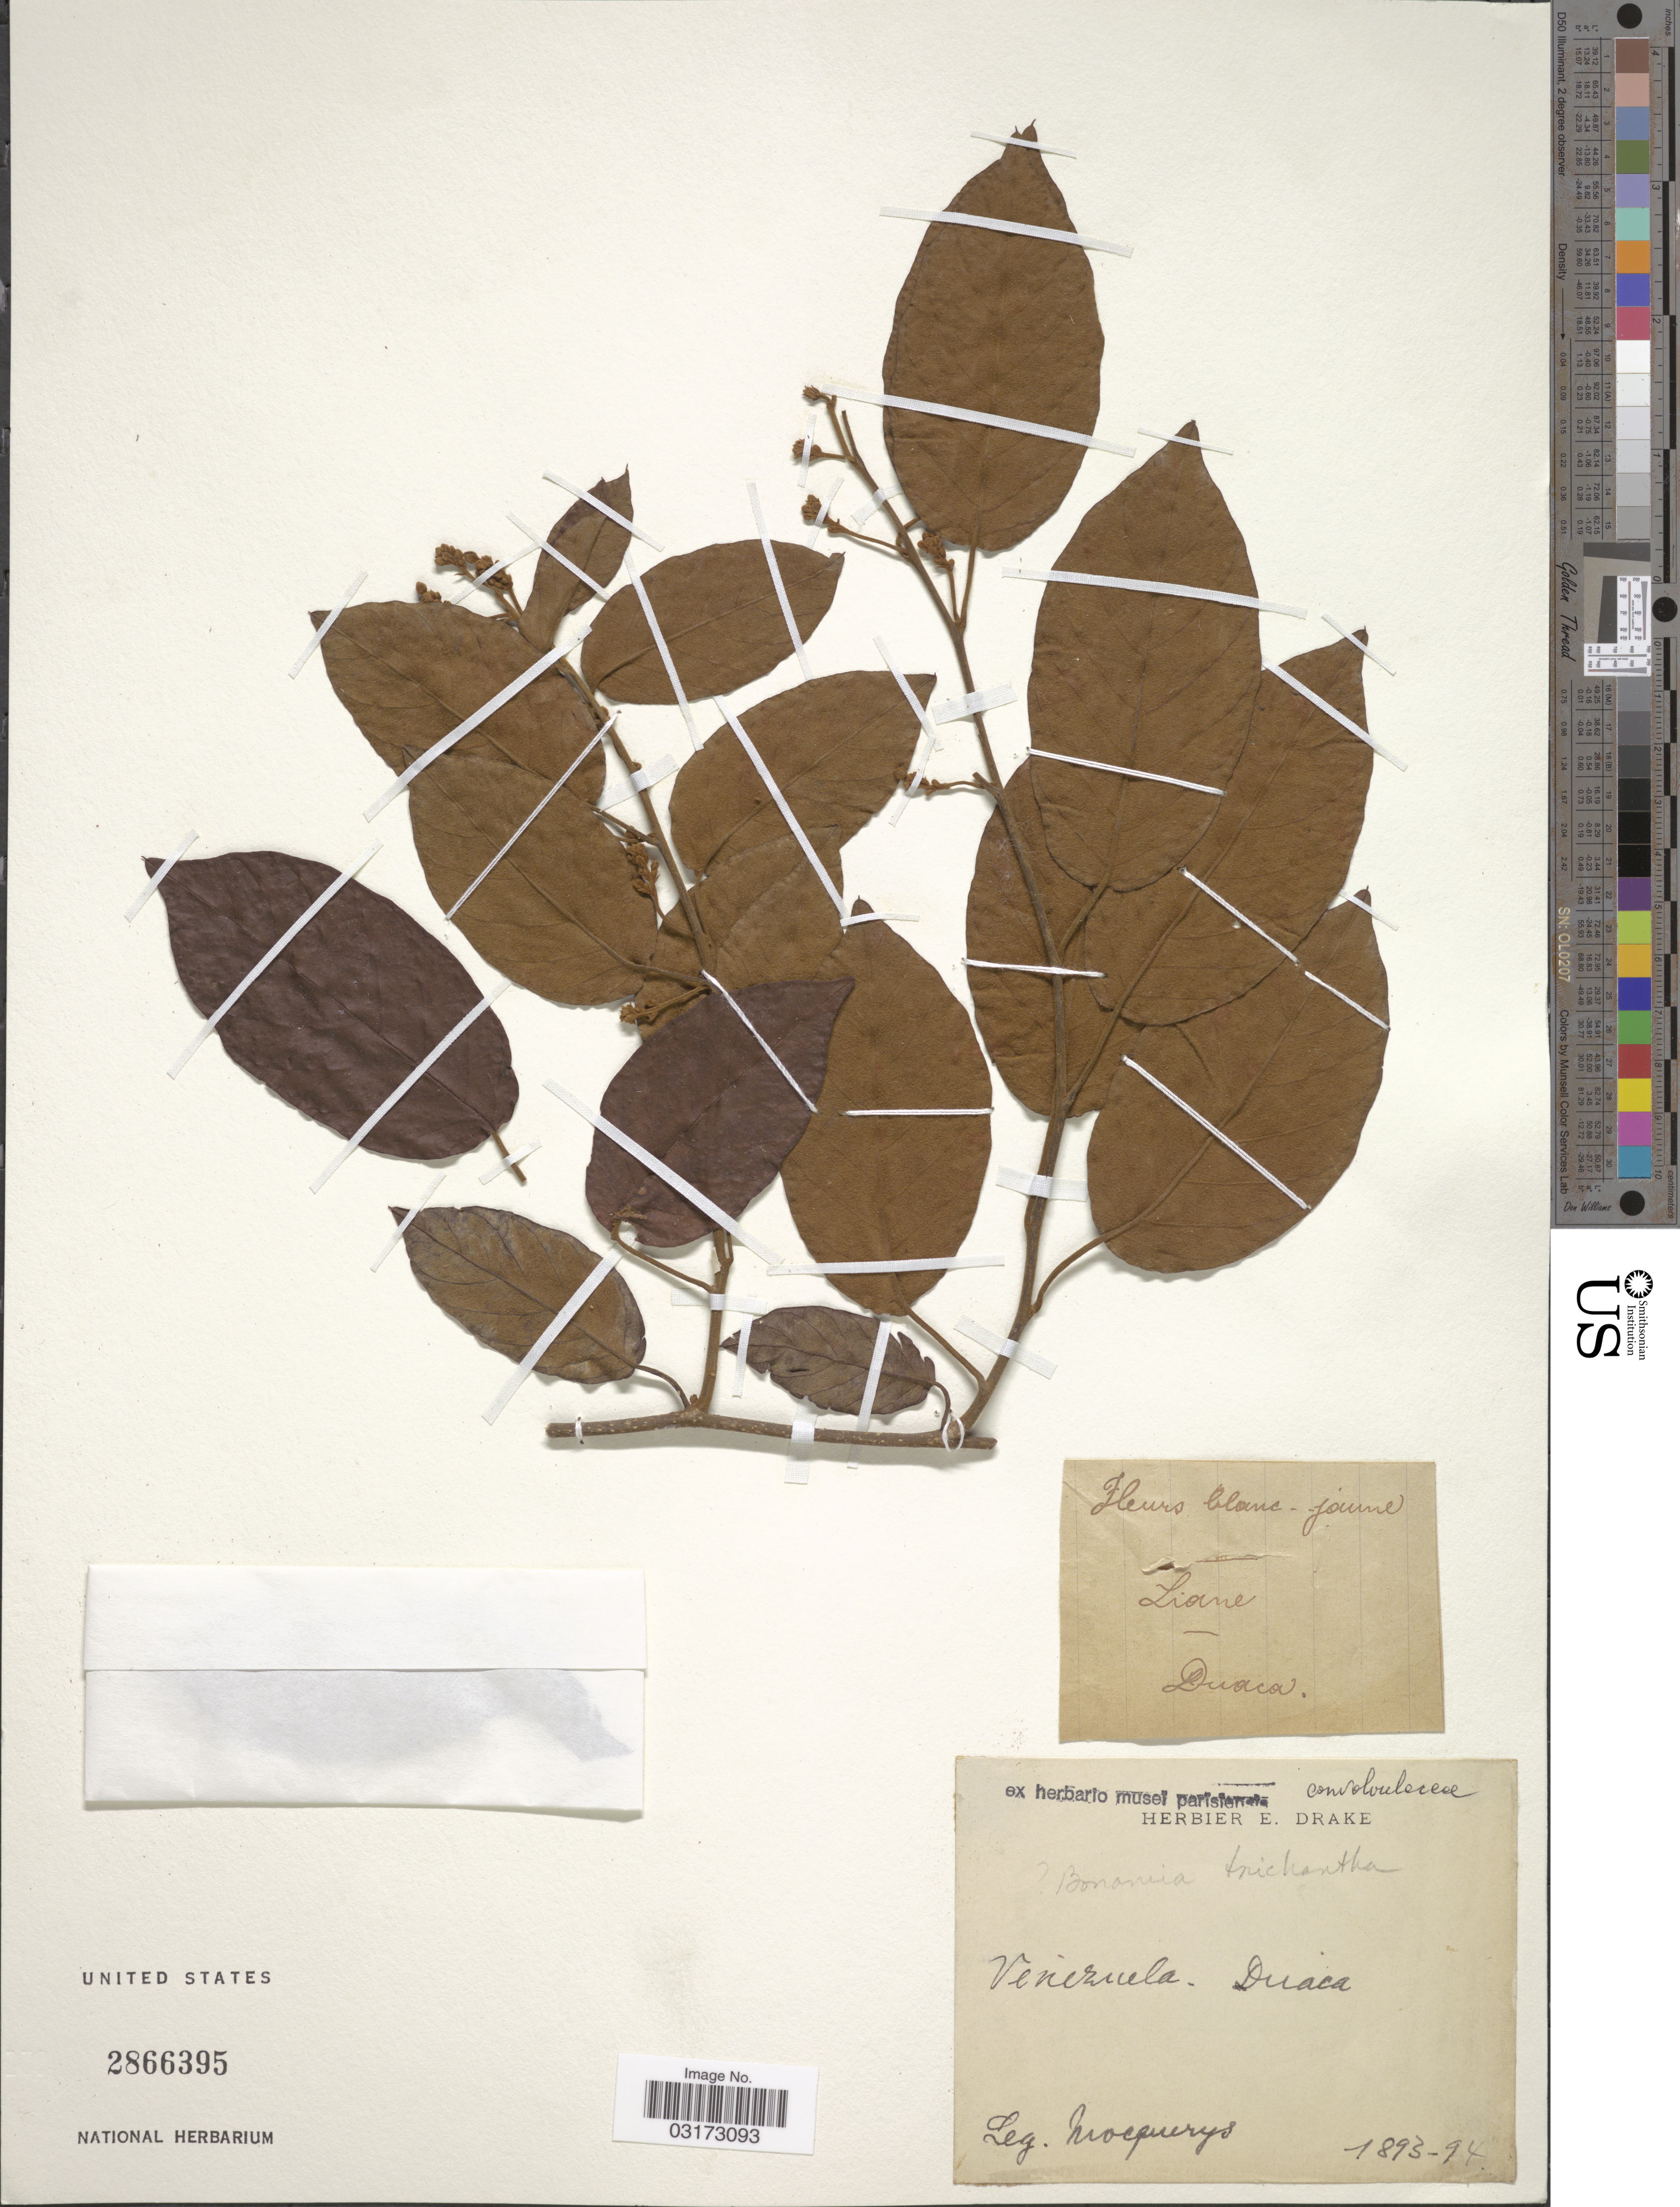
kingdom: Plantae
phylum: Tracheophyta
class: Magnoliopsida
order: Solanales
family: Convolvulaceae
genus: Bonamia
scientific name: Bonamia sp.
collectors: A. Mocquerys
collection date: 1893/1894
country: Venezuela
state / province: Lara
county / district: Crespo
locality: Duaca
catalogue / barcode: US 2866395